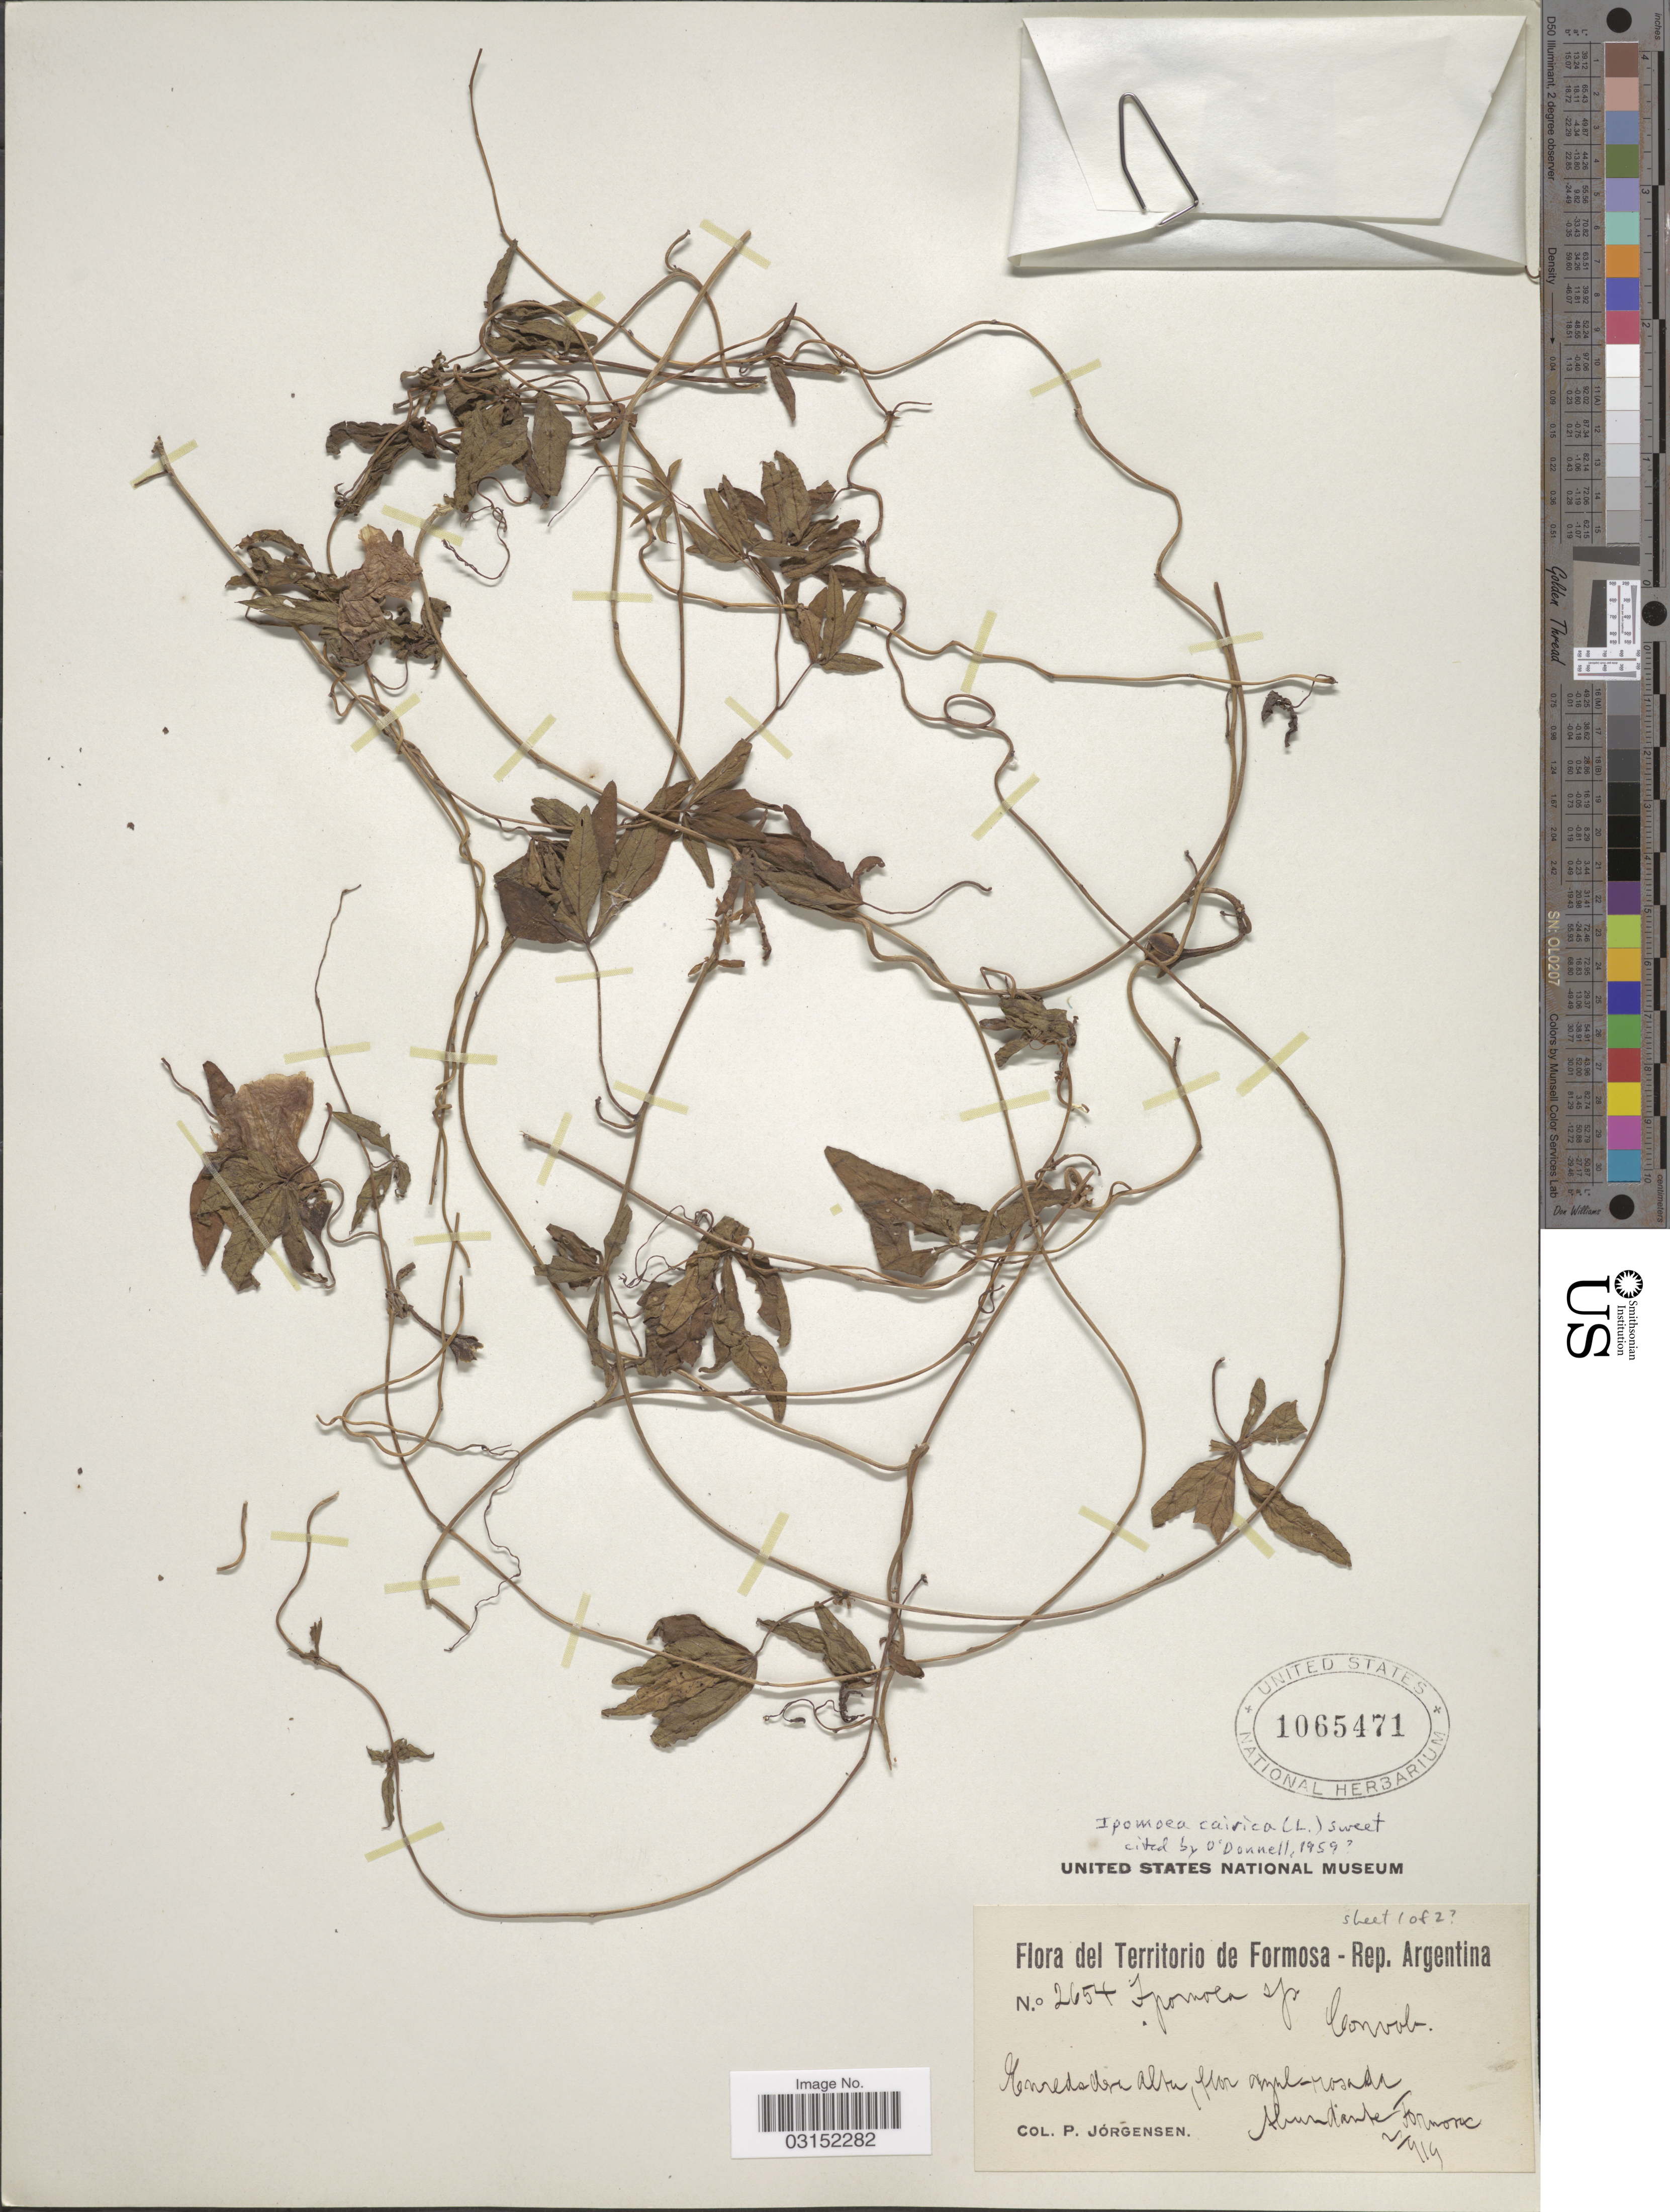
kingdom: Plantae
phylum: Tracheophyta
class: Magnoliopsida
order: Solanales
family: Convolvulaceae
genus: Ipomoea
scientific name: Ipomoea cairica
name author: (L.) Sweet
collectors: P. Jörgensen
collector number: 2654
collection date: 1919-02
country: Argentina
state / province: Formosa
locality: Territorio de Formosa, Rep. Argentina.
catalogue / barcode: US 1065471